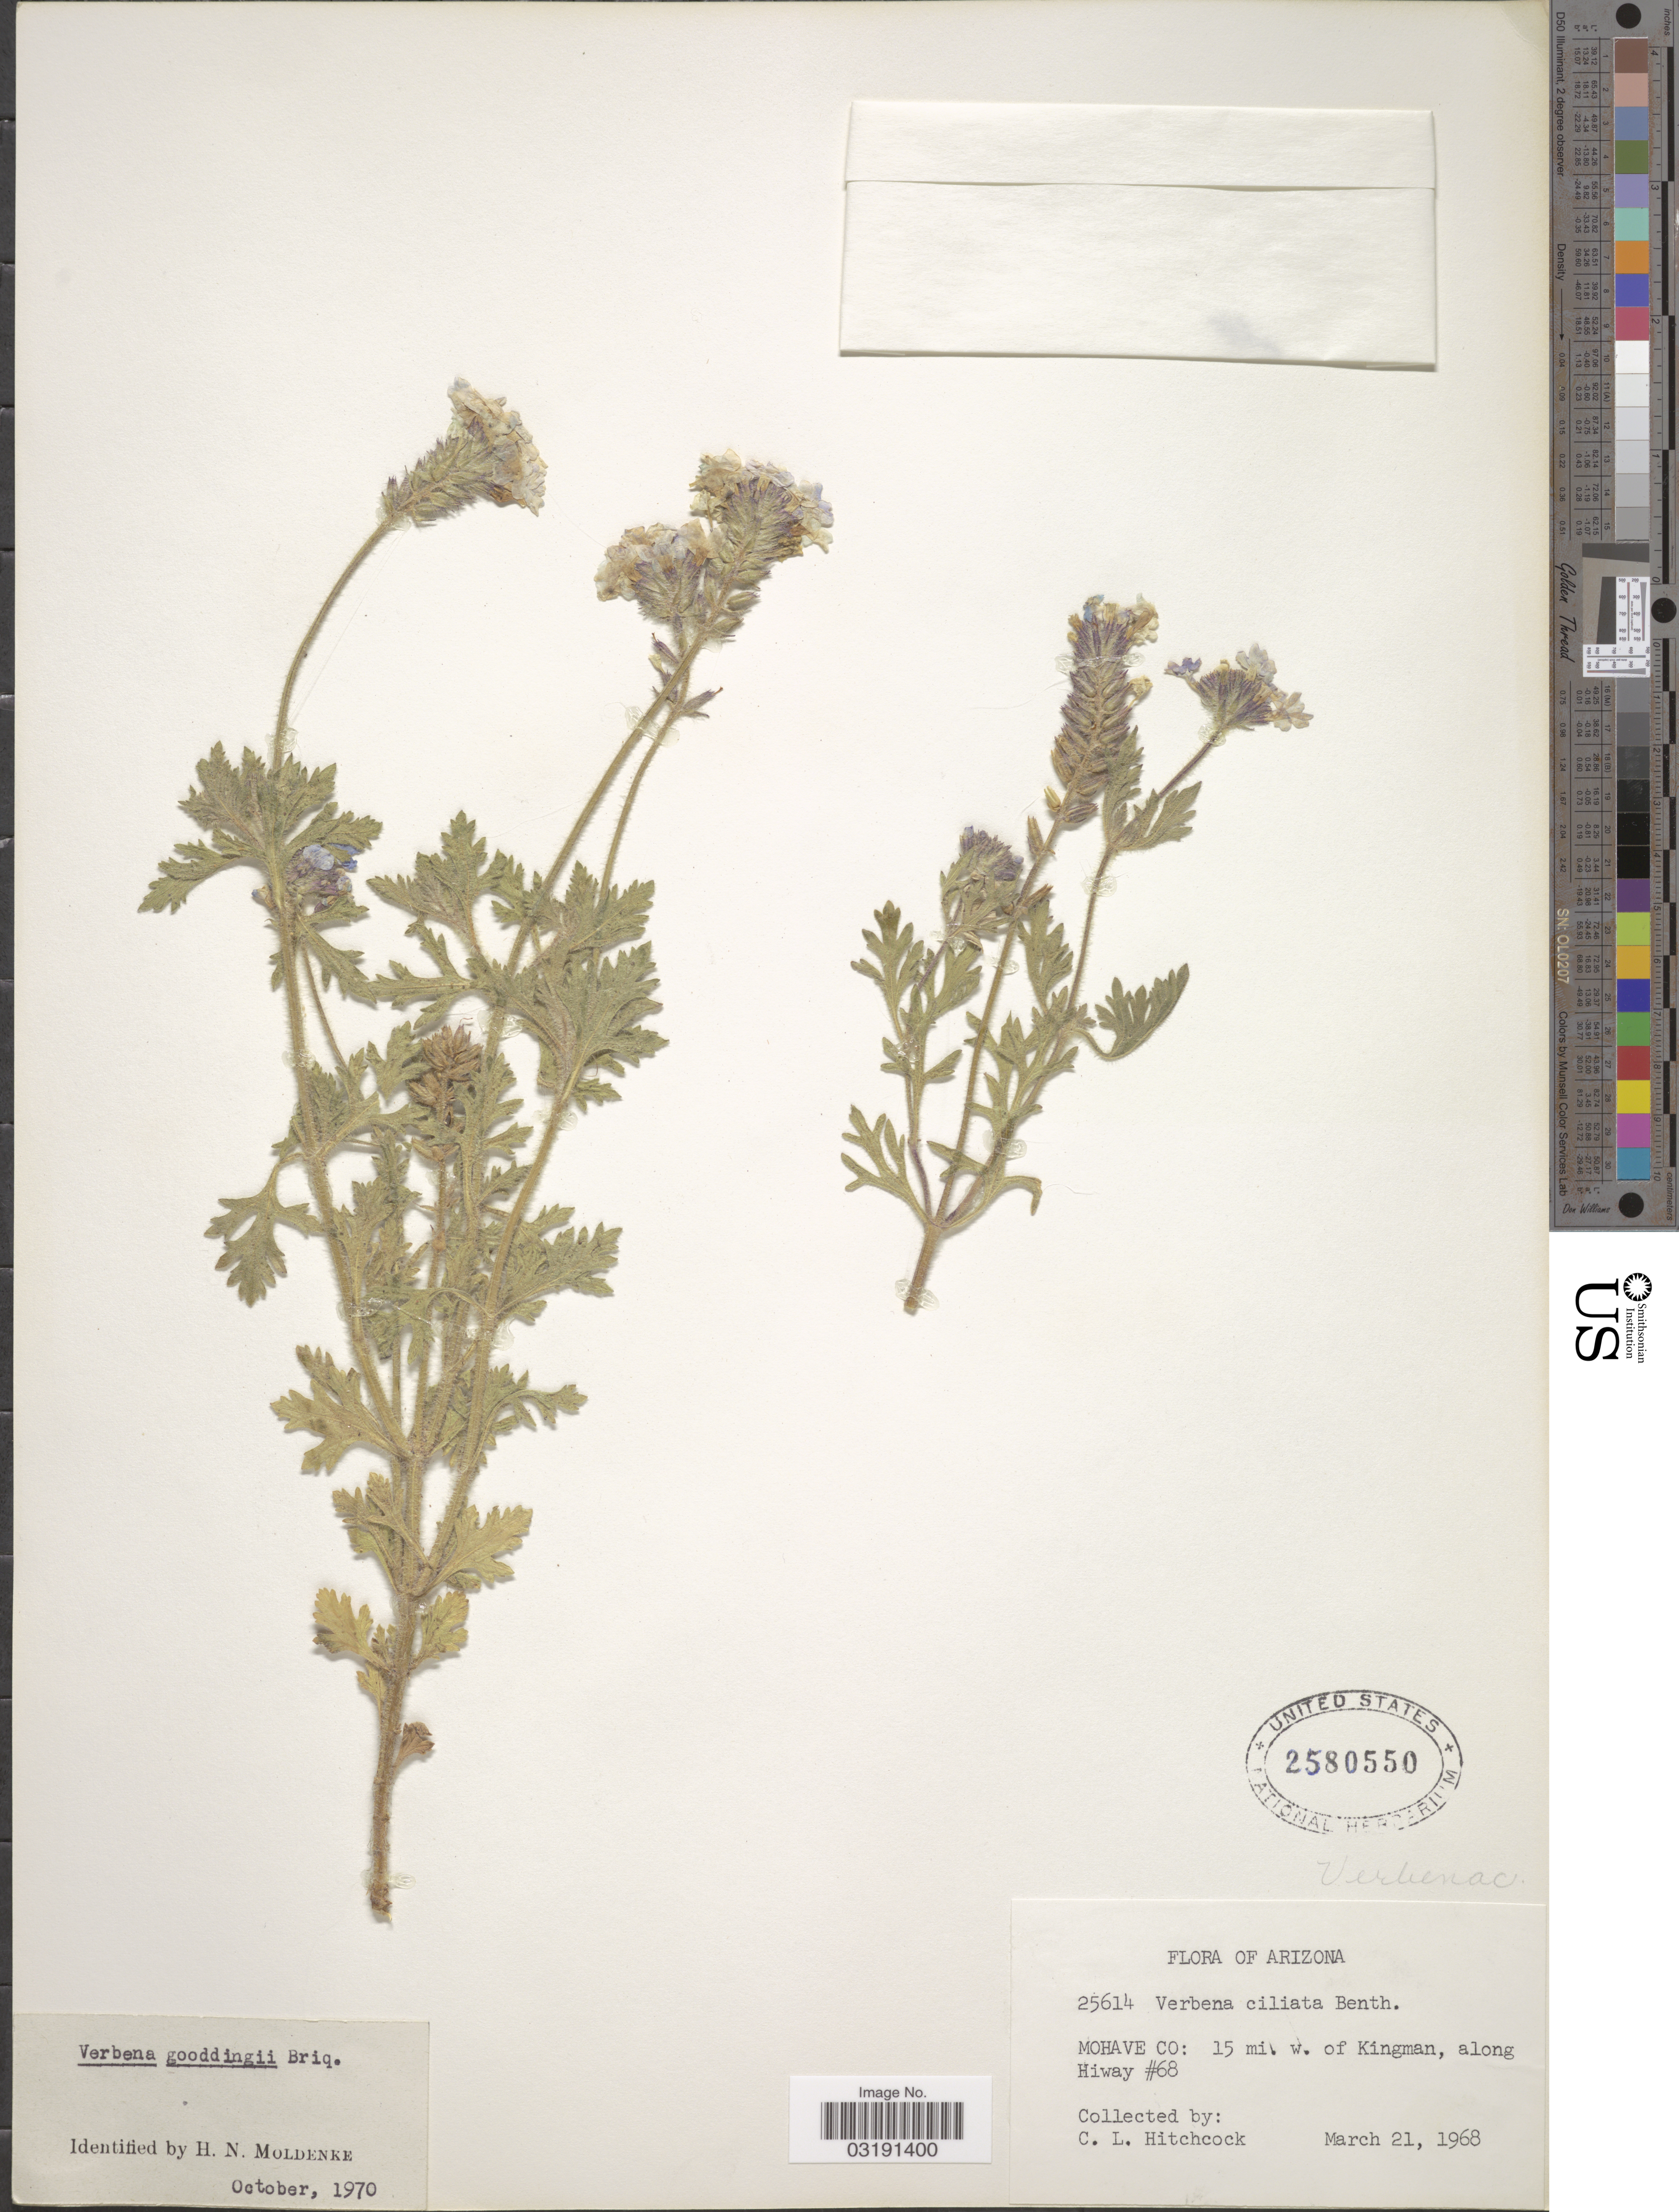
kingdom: Plantae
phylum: Tracheophyta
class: Magnoliopsida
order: Lamiales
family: Verbenaceae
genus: Verbena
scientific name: Verbena gooddingii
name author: Briq.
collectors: C. L. Hitchcock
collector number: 25614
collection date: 1968-03-21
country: United States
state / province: Arizona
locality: Mohave Co: 15 mi. w. of Kingman, along hiway #68.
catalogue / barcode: US 2580550